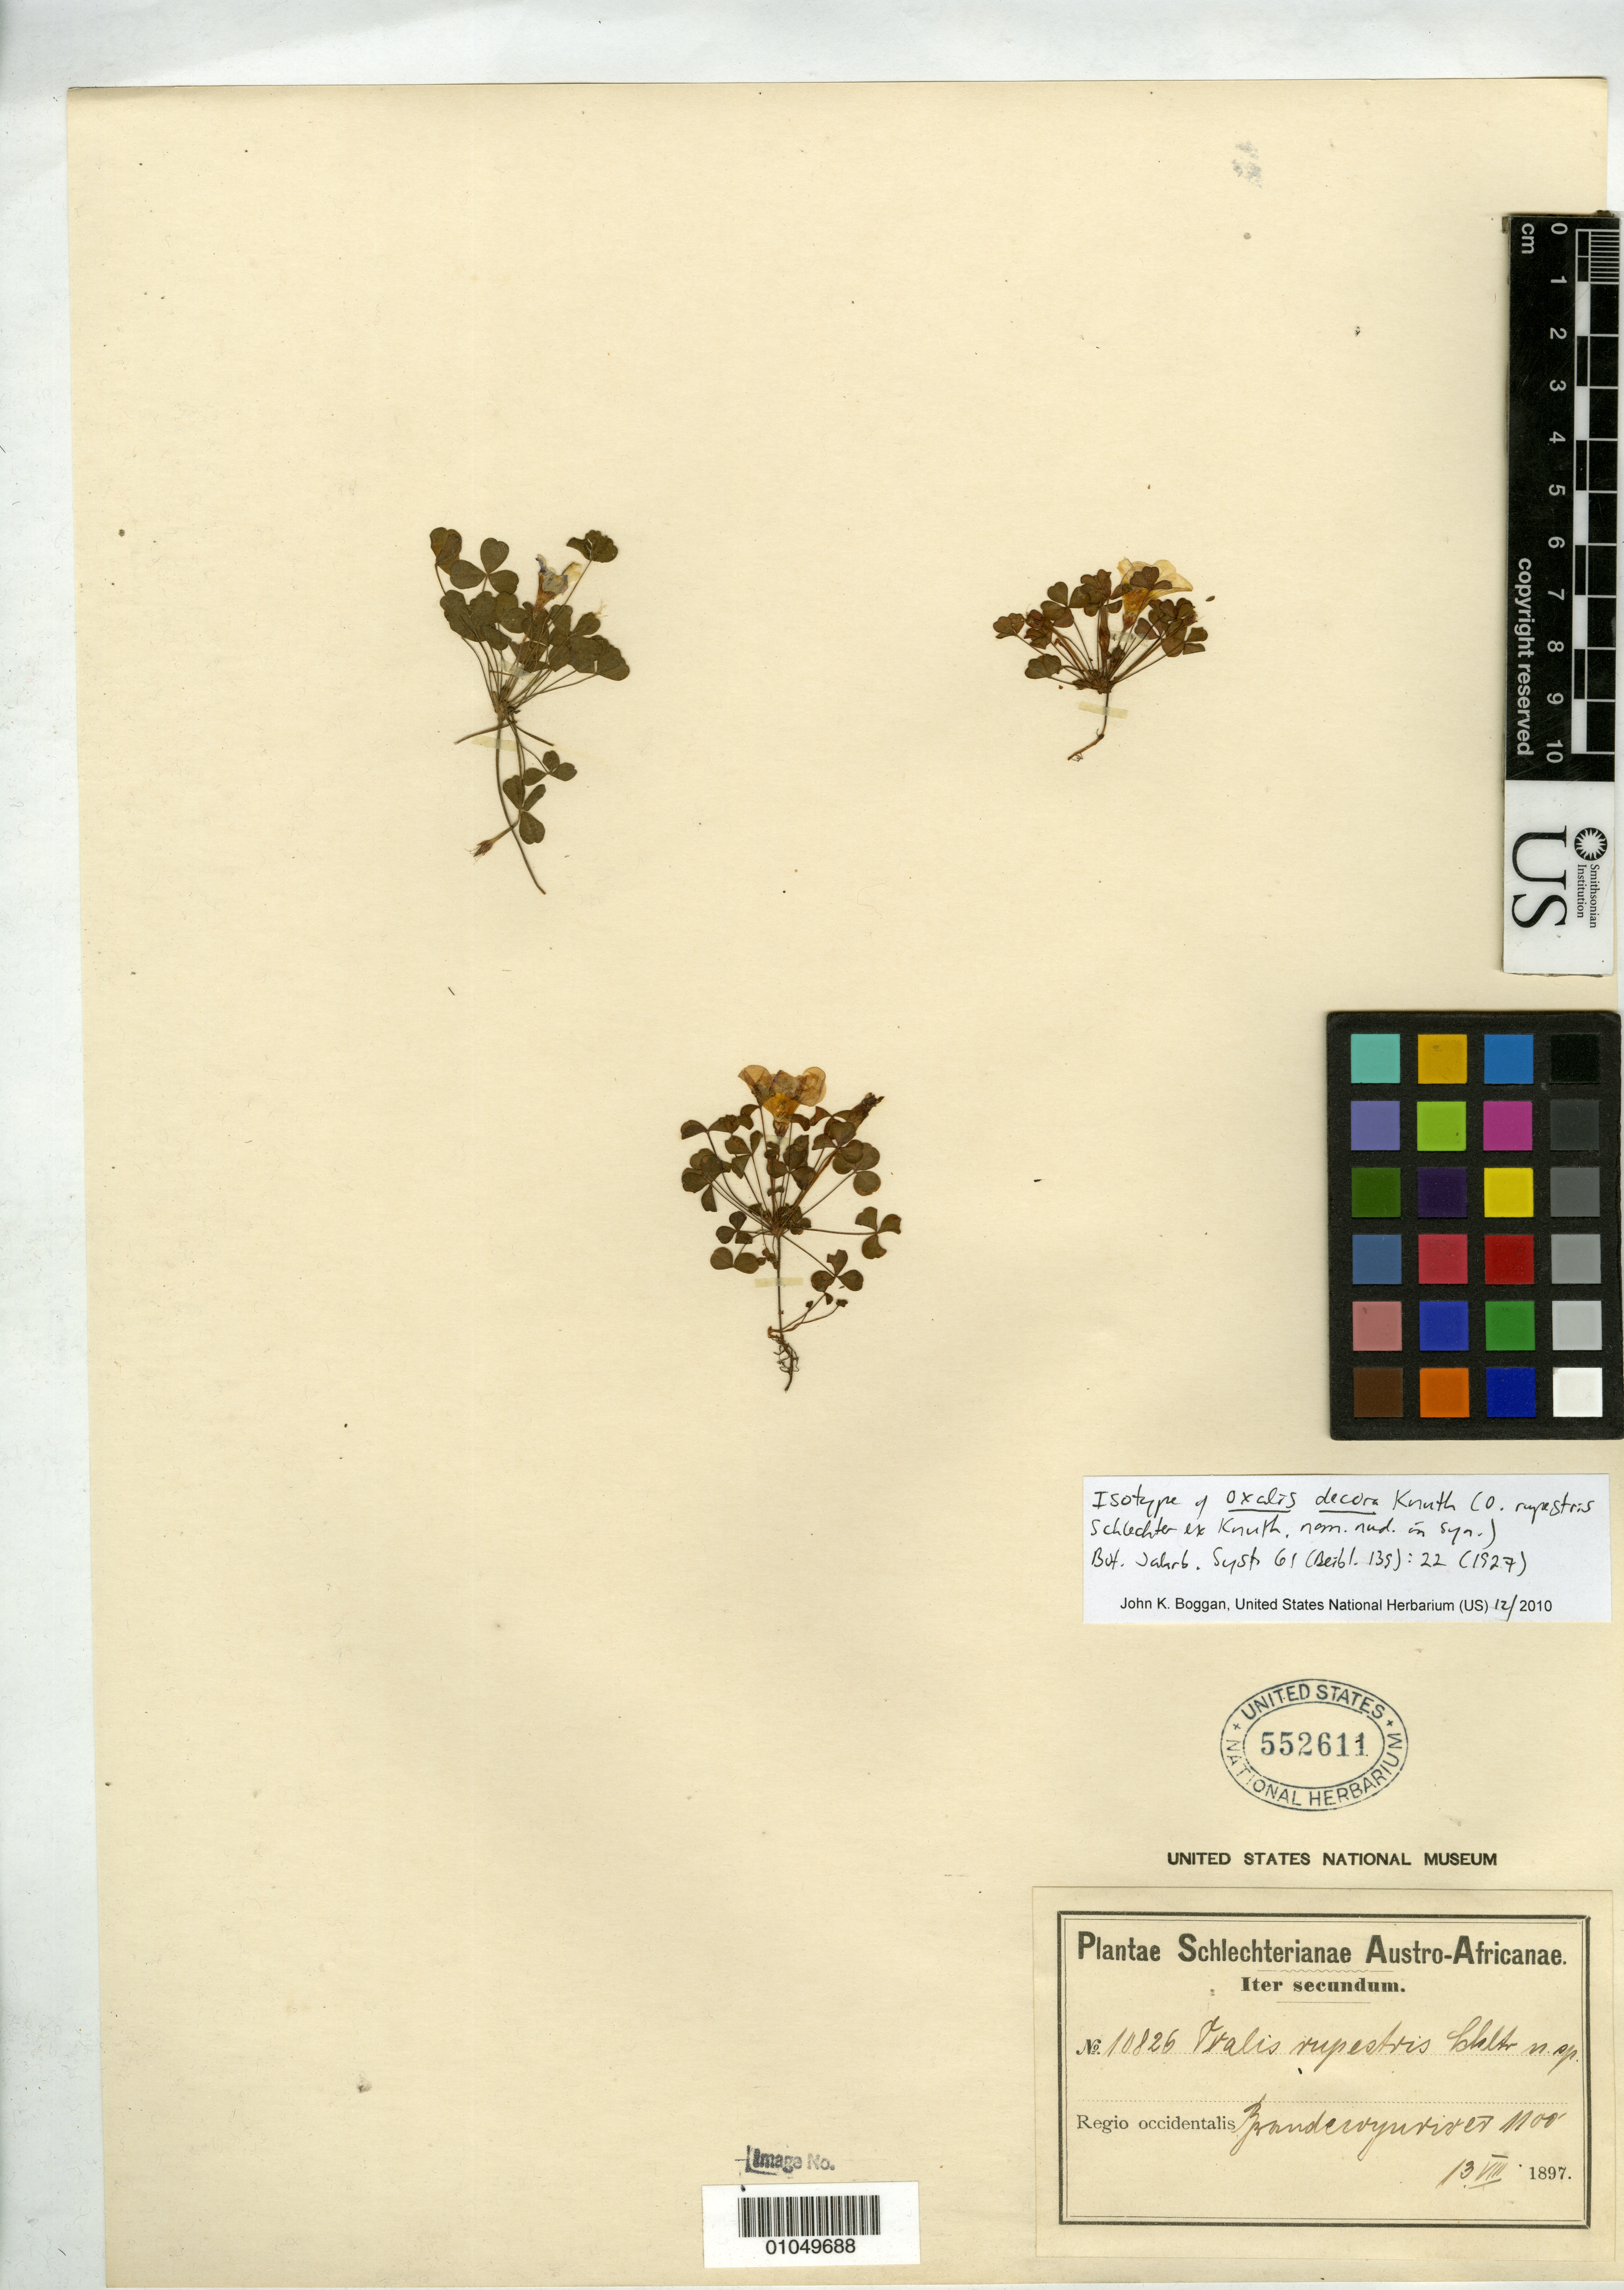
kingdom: Plantae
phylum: Tracheophyta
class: Magnoliopsida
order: Oxalidales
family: Oxalidaceae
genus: Oxalis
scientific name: Oxalis decora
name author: R. Knuth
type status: Isotype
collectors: F. R. R. Schlechter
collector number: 10826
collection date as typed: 13 Aug 1897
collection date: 1897-08-13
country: South Africa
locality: Regio occidentalis, Brandywynriver.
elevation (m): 335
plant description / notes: Annotated by Schlechter as "Oxalis rupestris Schltr. n. sp." [ined.], = O. rupestris Schlechter ex Knuth, nom. nud. in syn. (non O. rupestris St. Hilaire, 1825).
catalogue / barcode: US 552611